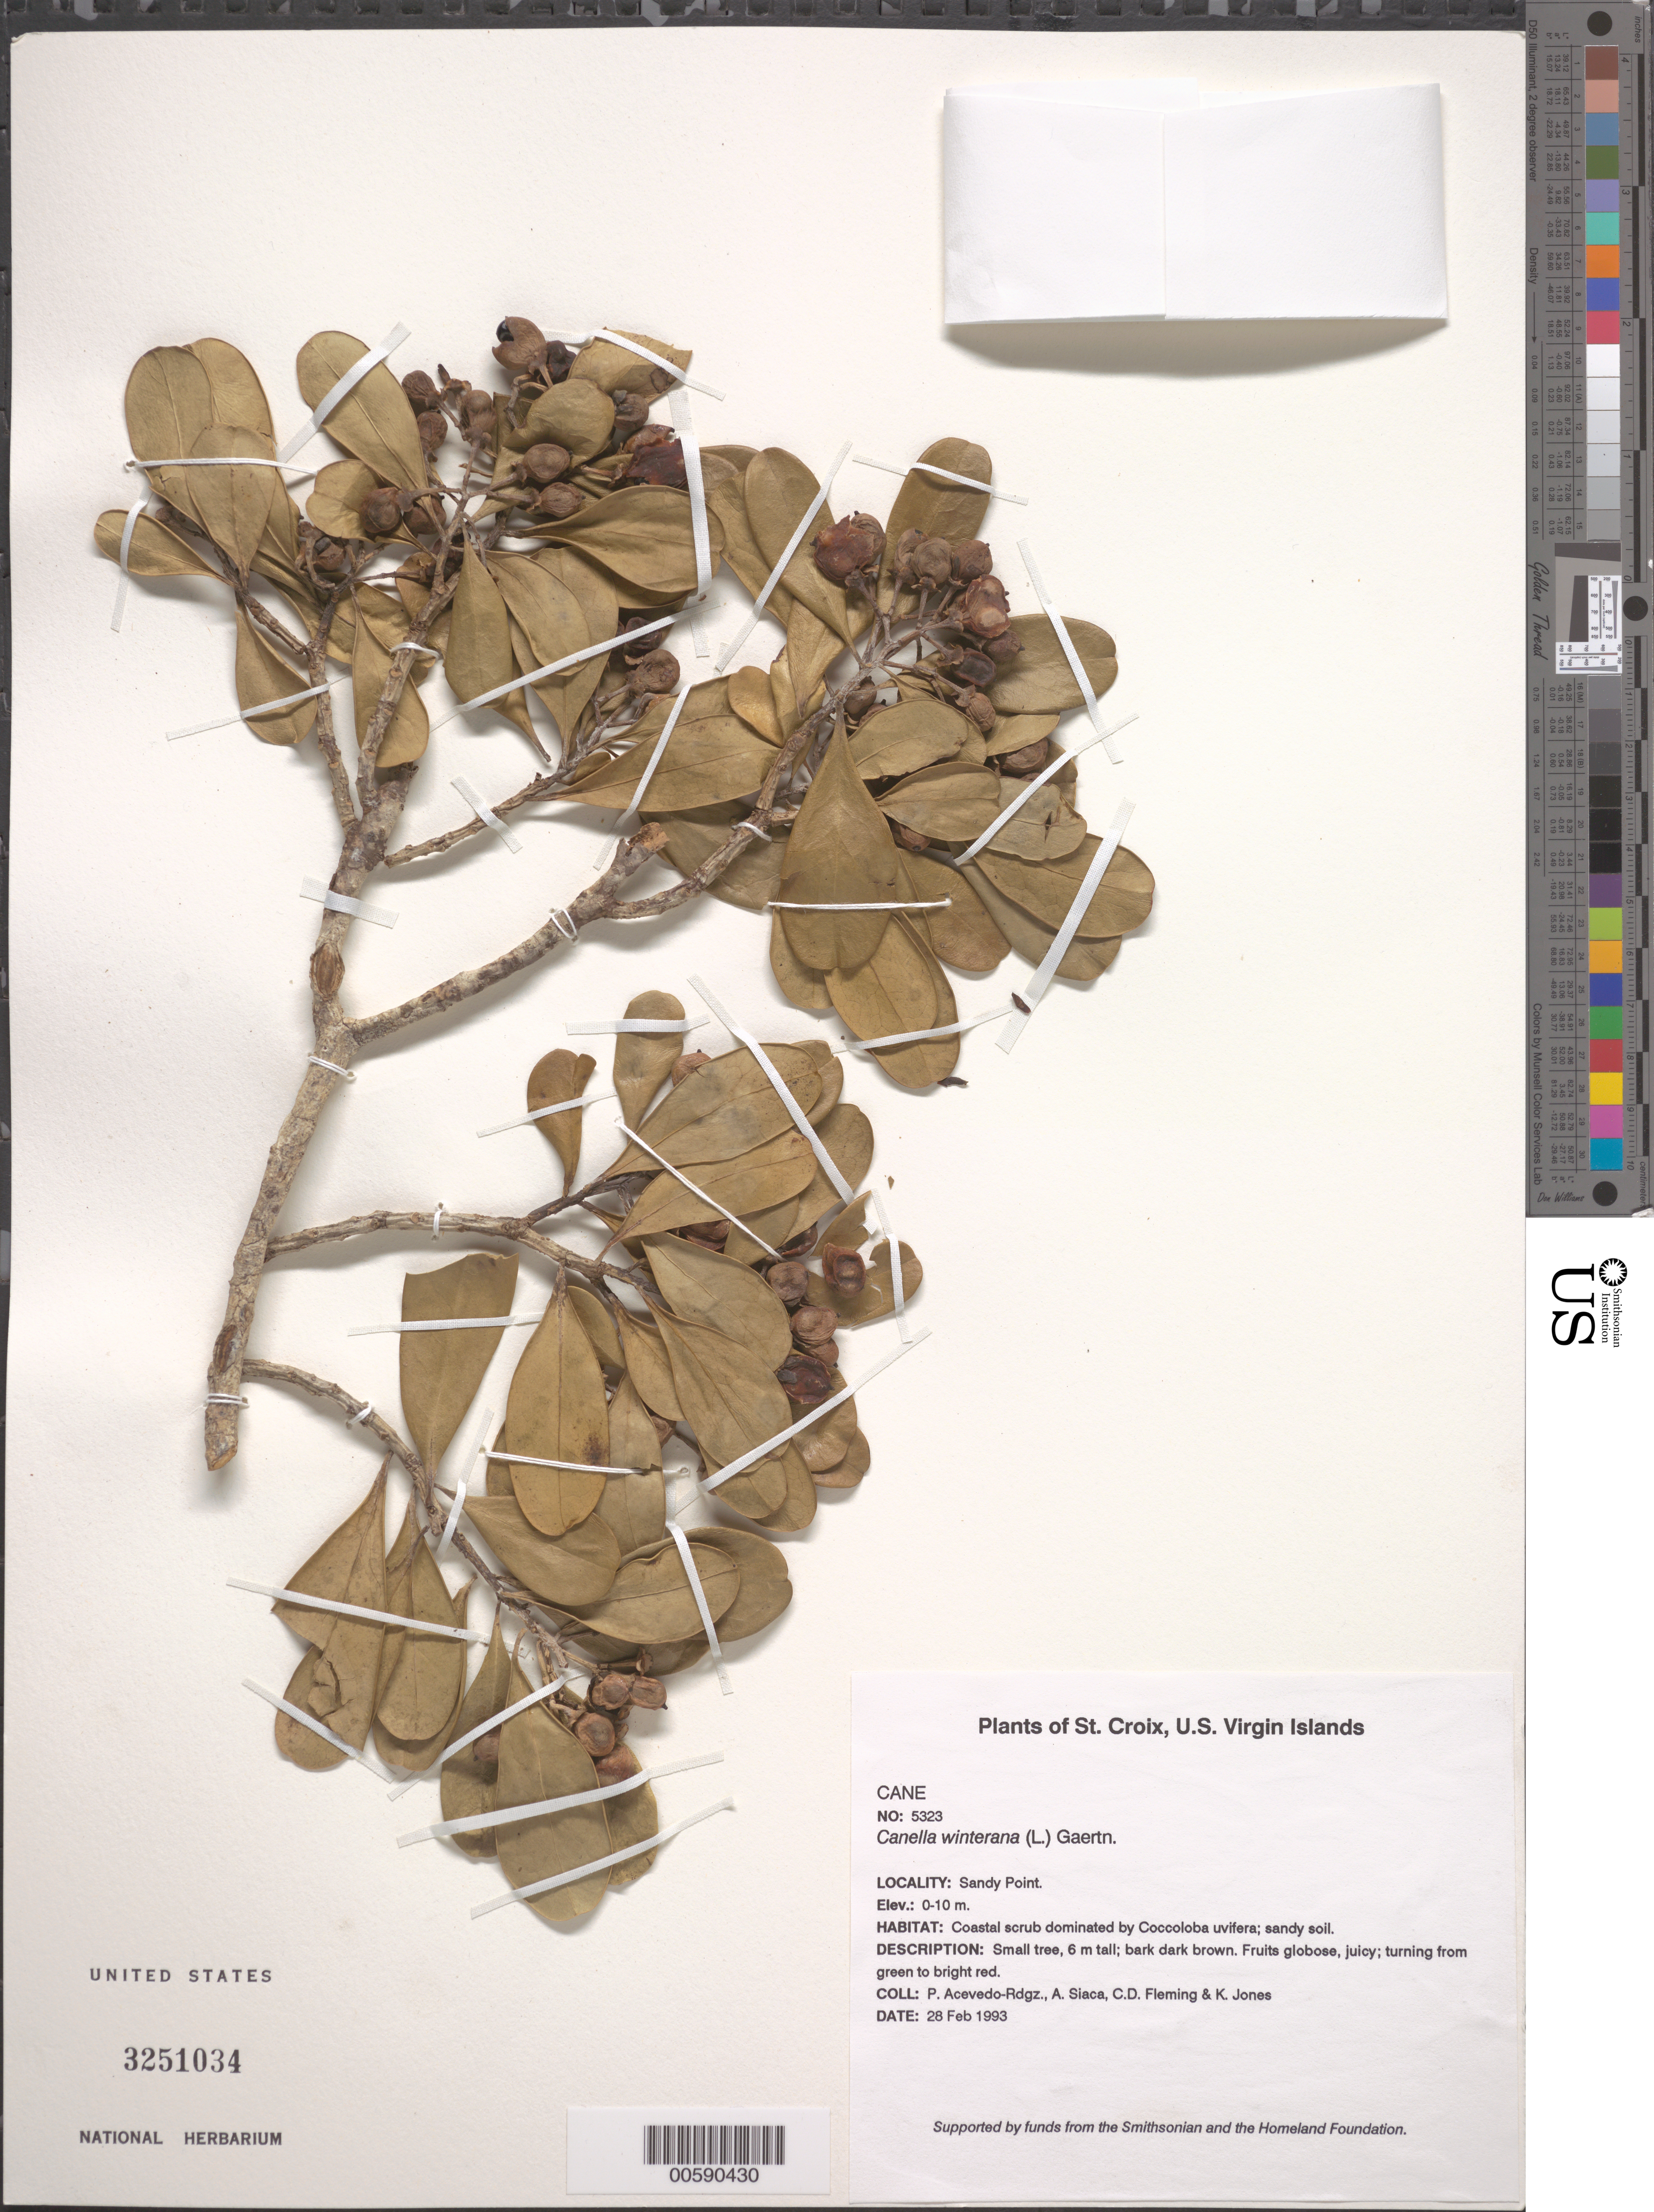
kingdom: Plantae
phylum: Tracheophyta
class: Magnoliopsida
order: Canellales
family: Canellaceae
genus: Canella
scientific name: Canella winterana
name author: (L.) Gaertn.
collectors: P. Acevedo-Rodr., A. Siaca, C. Fleming & K. Jones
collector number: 5323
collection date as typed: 28 Feb 1993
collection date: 1993-02-28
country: U.S. Virgin Islands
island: St. Croix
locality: Sandy Point.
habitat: Coastal scrub dominated by Coccoloba uvifera; sandy soil.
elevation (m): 0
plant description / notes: Fruit temporarily sampled for micro-CT scanning.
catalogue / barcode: US 3251034